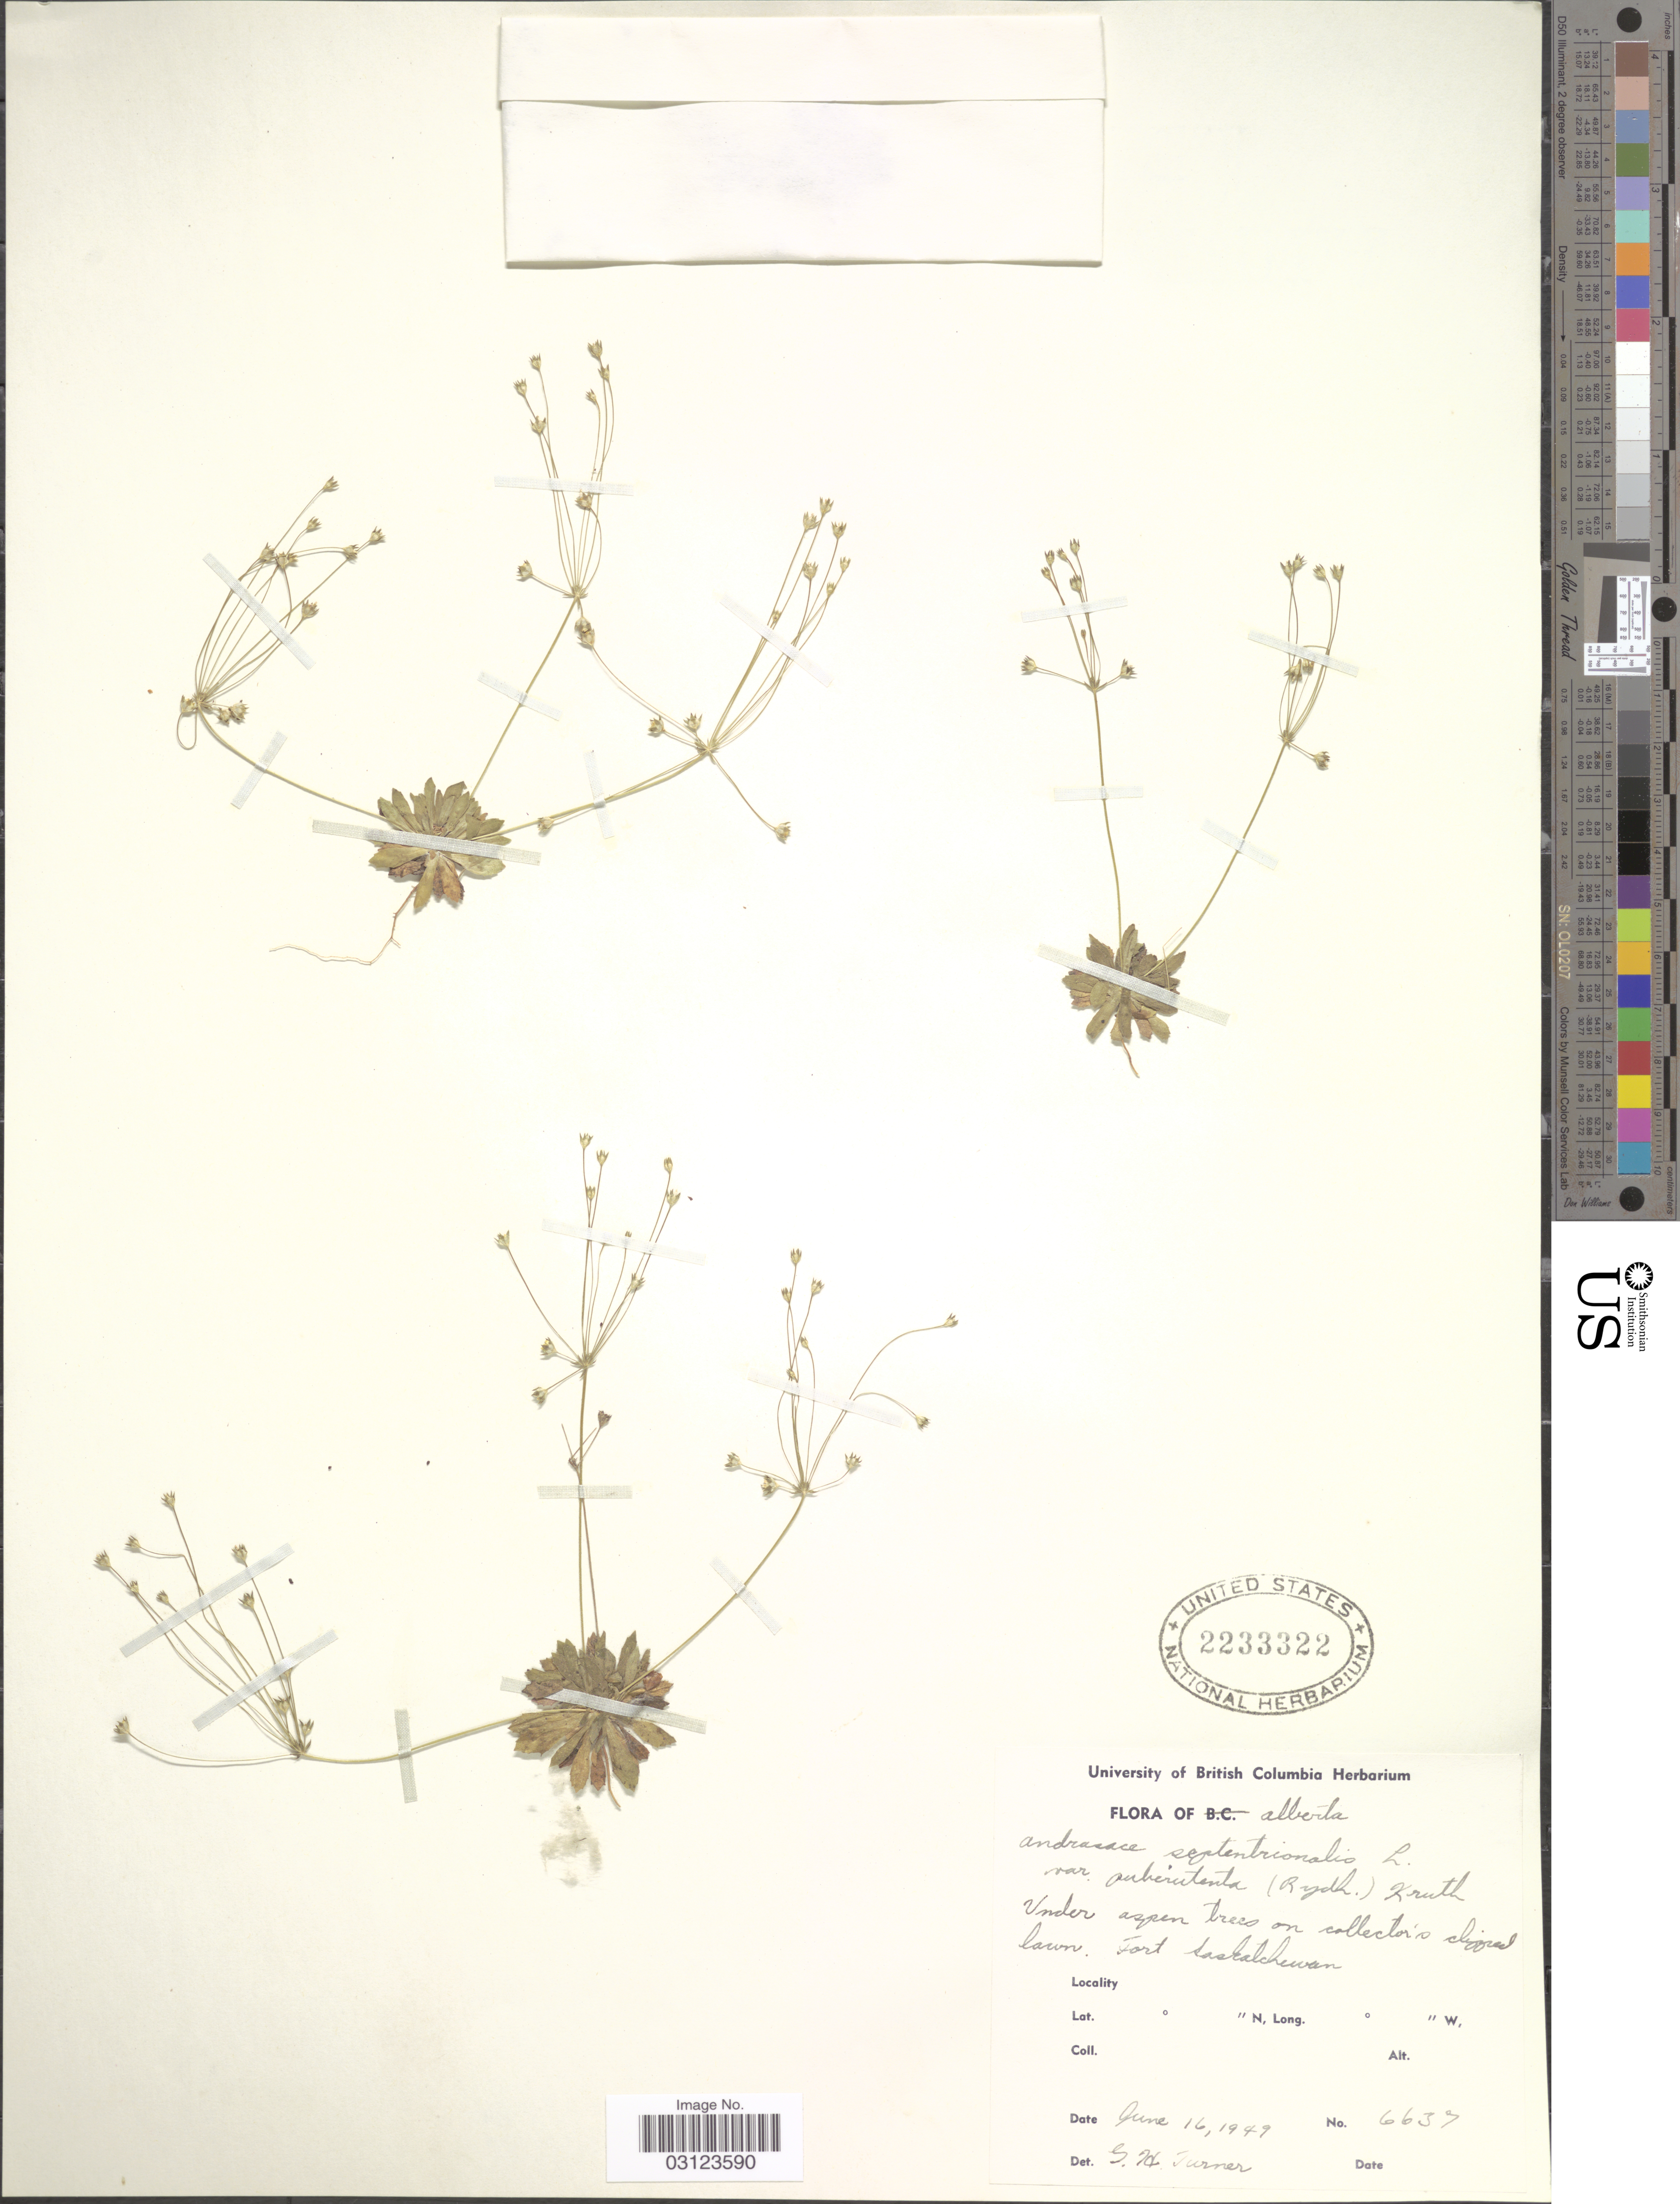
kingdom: Plantae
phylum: Tracheophyta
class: Magnoliopsida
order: Ericales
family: Primulaceae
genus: Androsace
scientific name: Androsace septentrionalis var. puberulenta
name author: (Rydb.) R. Knuth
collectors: ex herb. University of British Columbia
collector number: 6637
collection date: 1949-06-16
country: Canada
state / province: Alberta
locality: Fort Saskatchewan.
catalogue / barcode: US 2233322